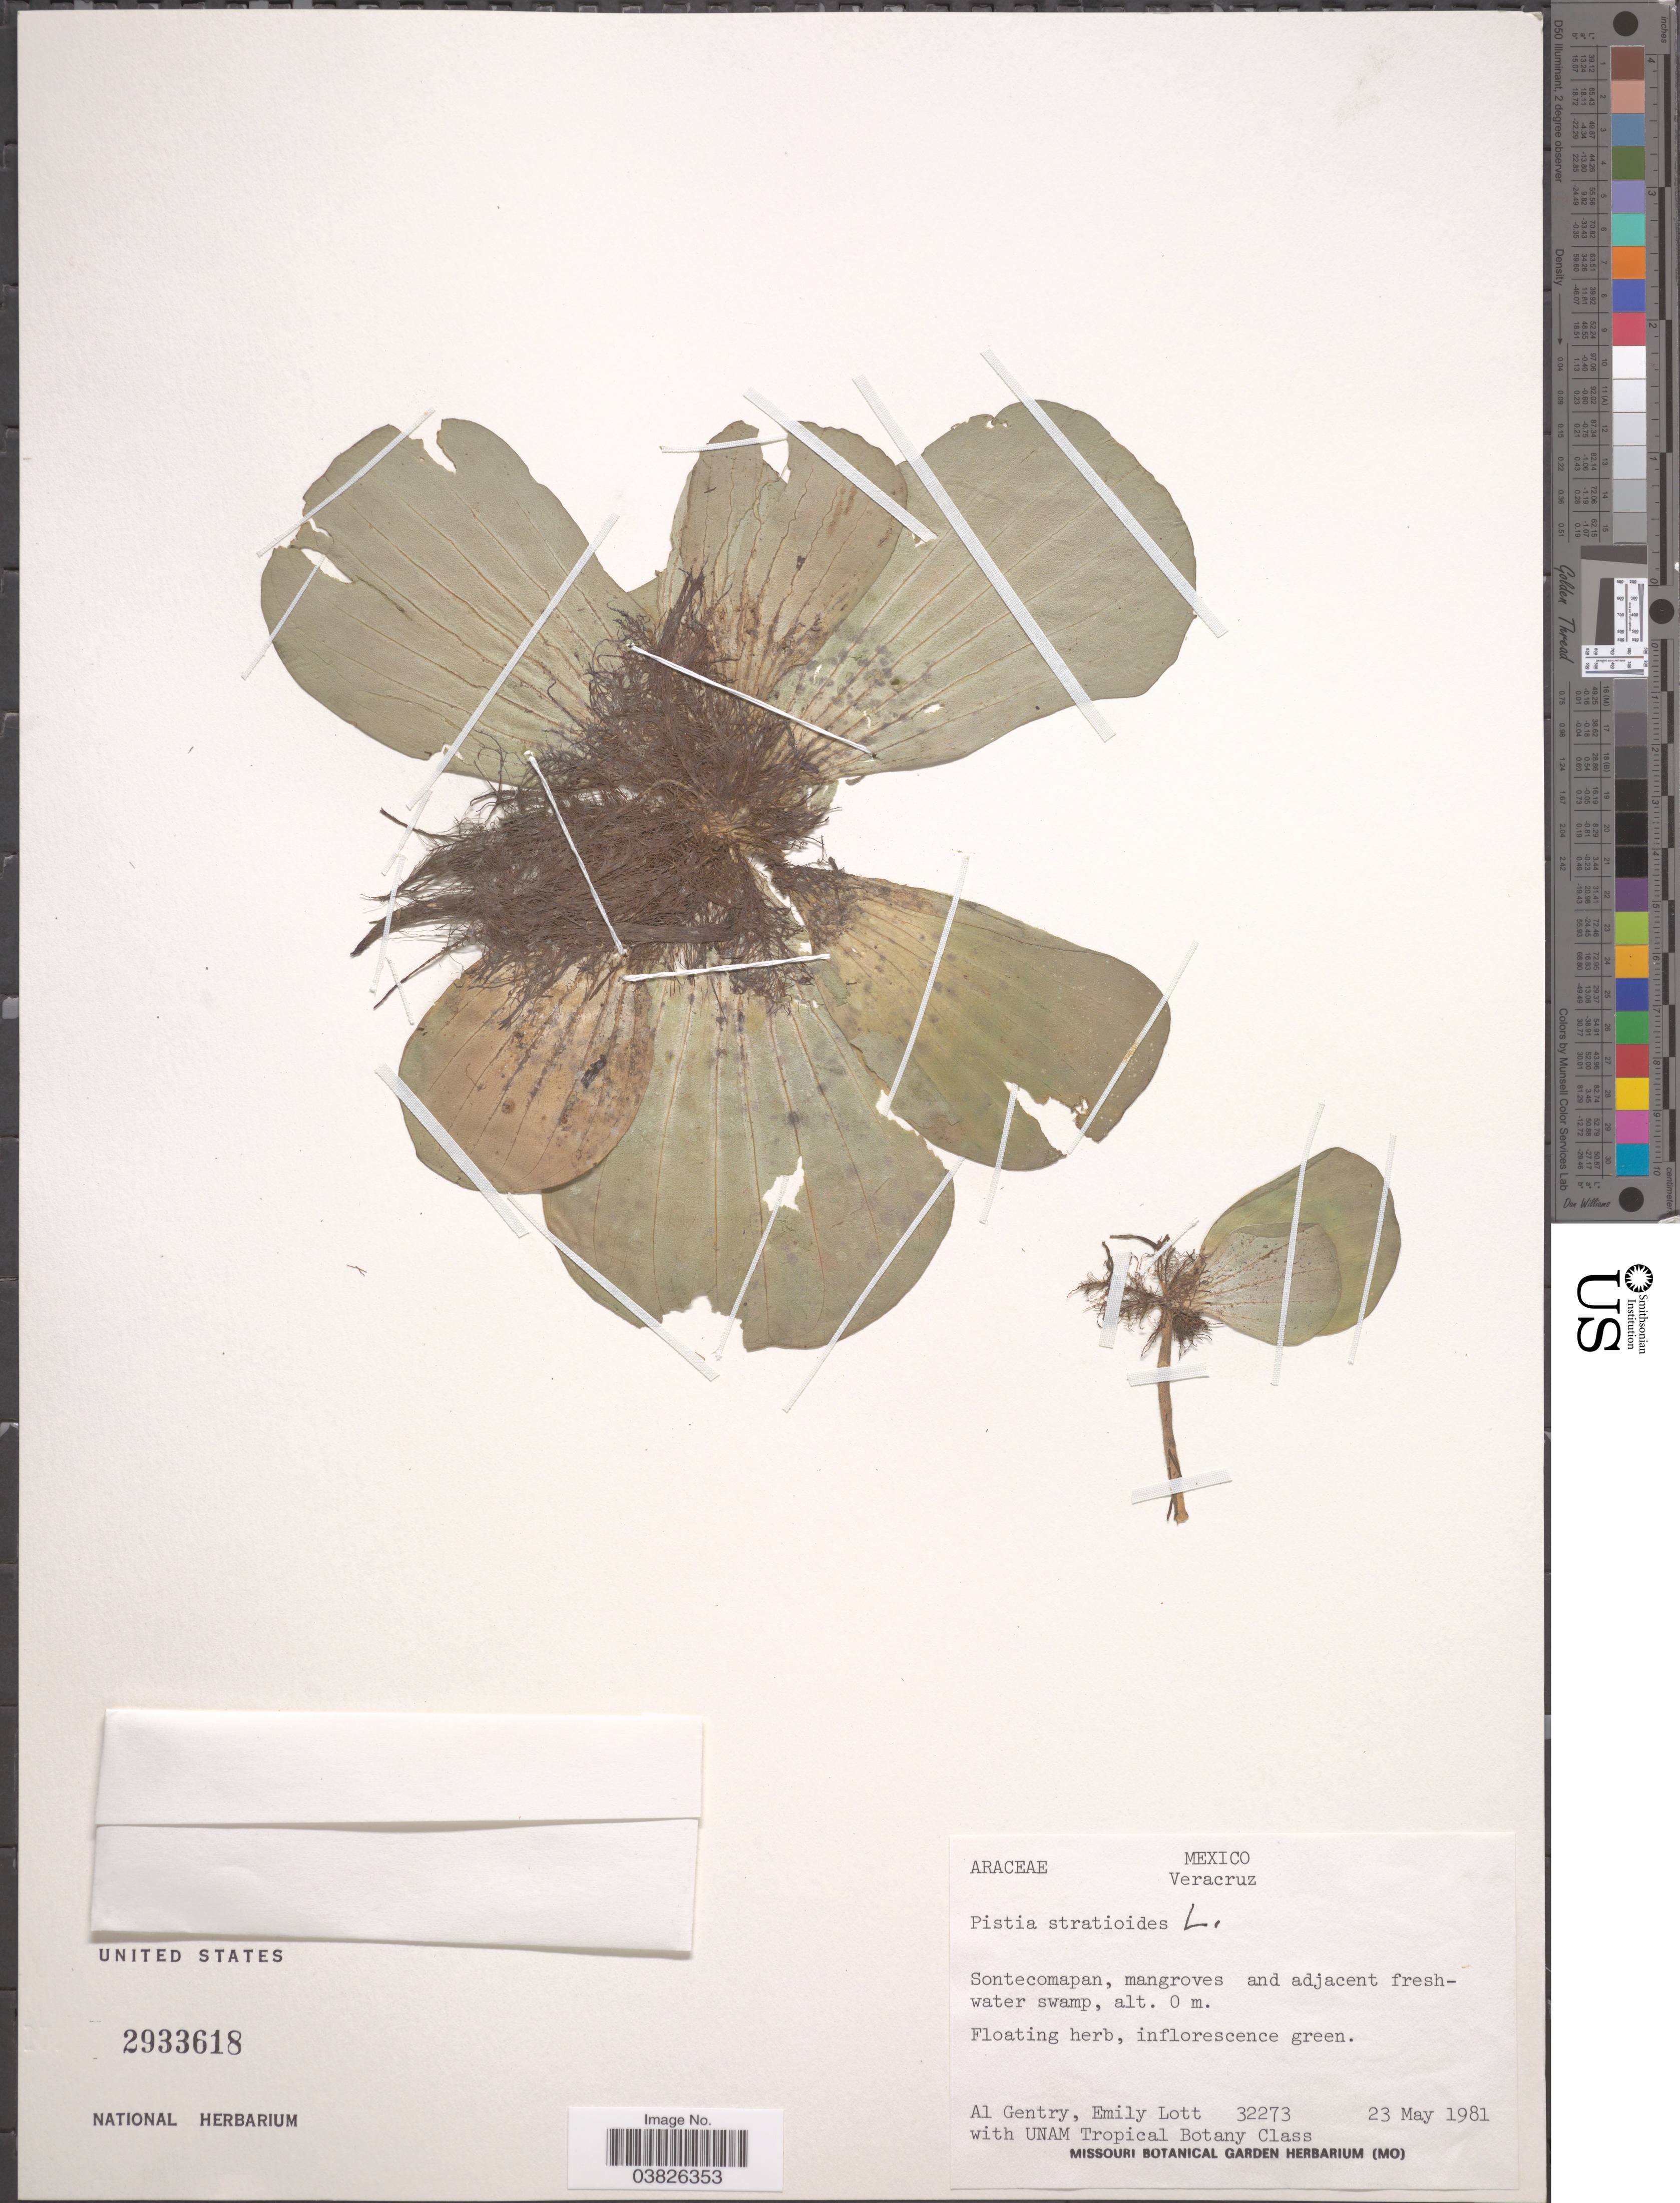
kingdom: Plantae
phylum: Tracheophyta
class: Liliopsida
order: Alismatales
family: Araceae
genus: Pistia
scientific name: Pistia stratiotes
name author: L.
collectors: A. H. Gentry, E. J. Lott & UNAM tropical botany class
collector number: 32273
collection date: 1981-05-23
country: Mexico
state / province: Veracruz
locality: Veracruz. Sontecomapan, mangroves and adjacent freshwater swamp.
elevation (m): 0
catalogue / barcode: US 2933618